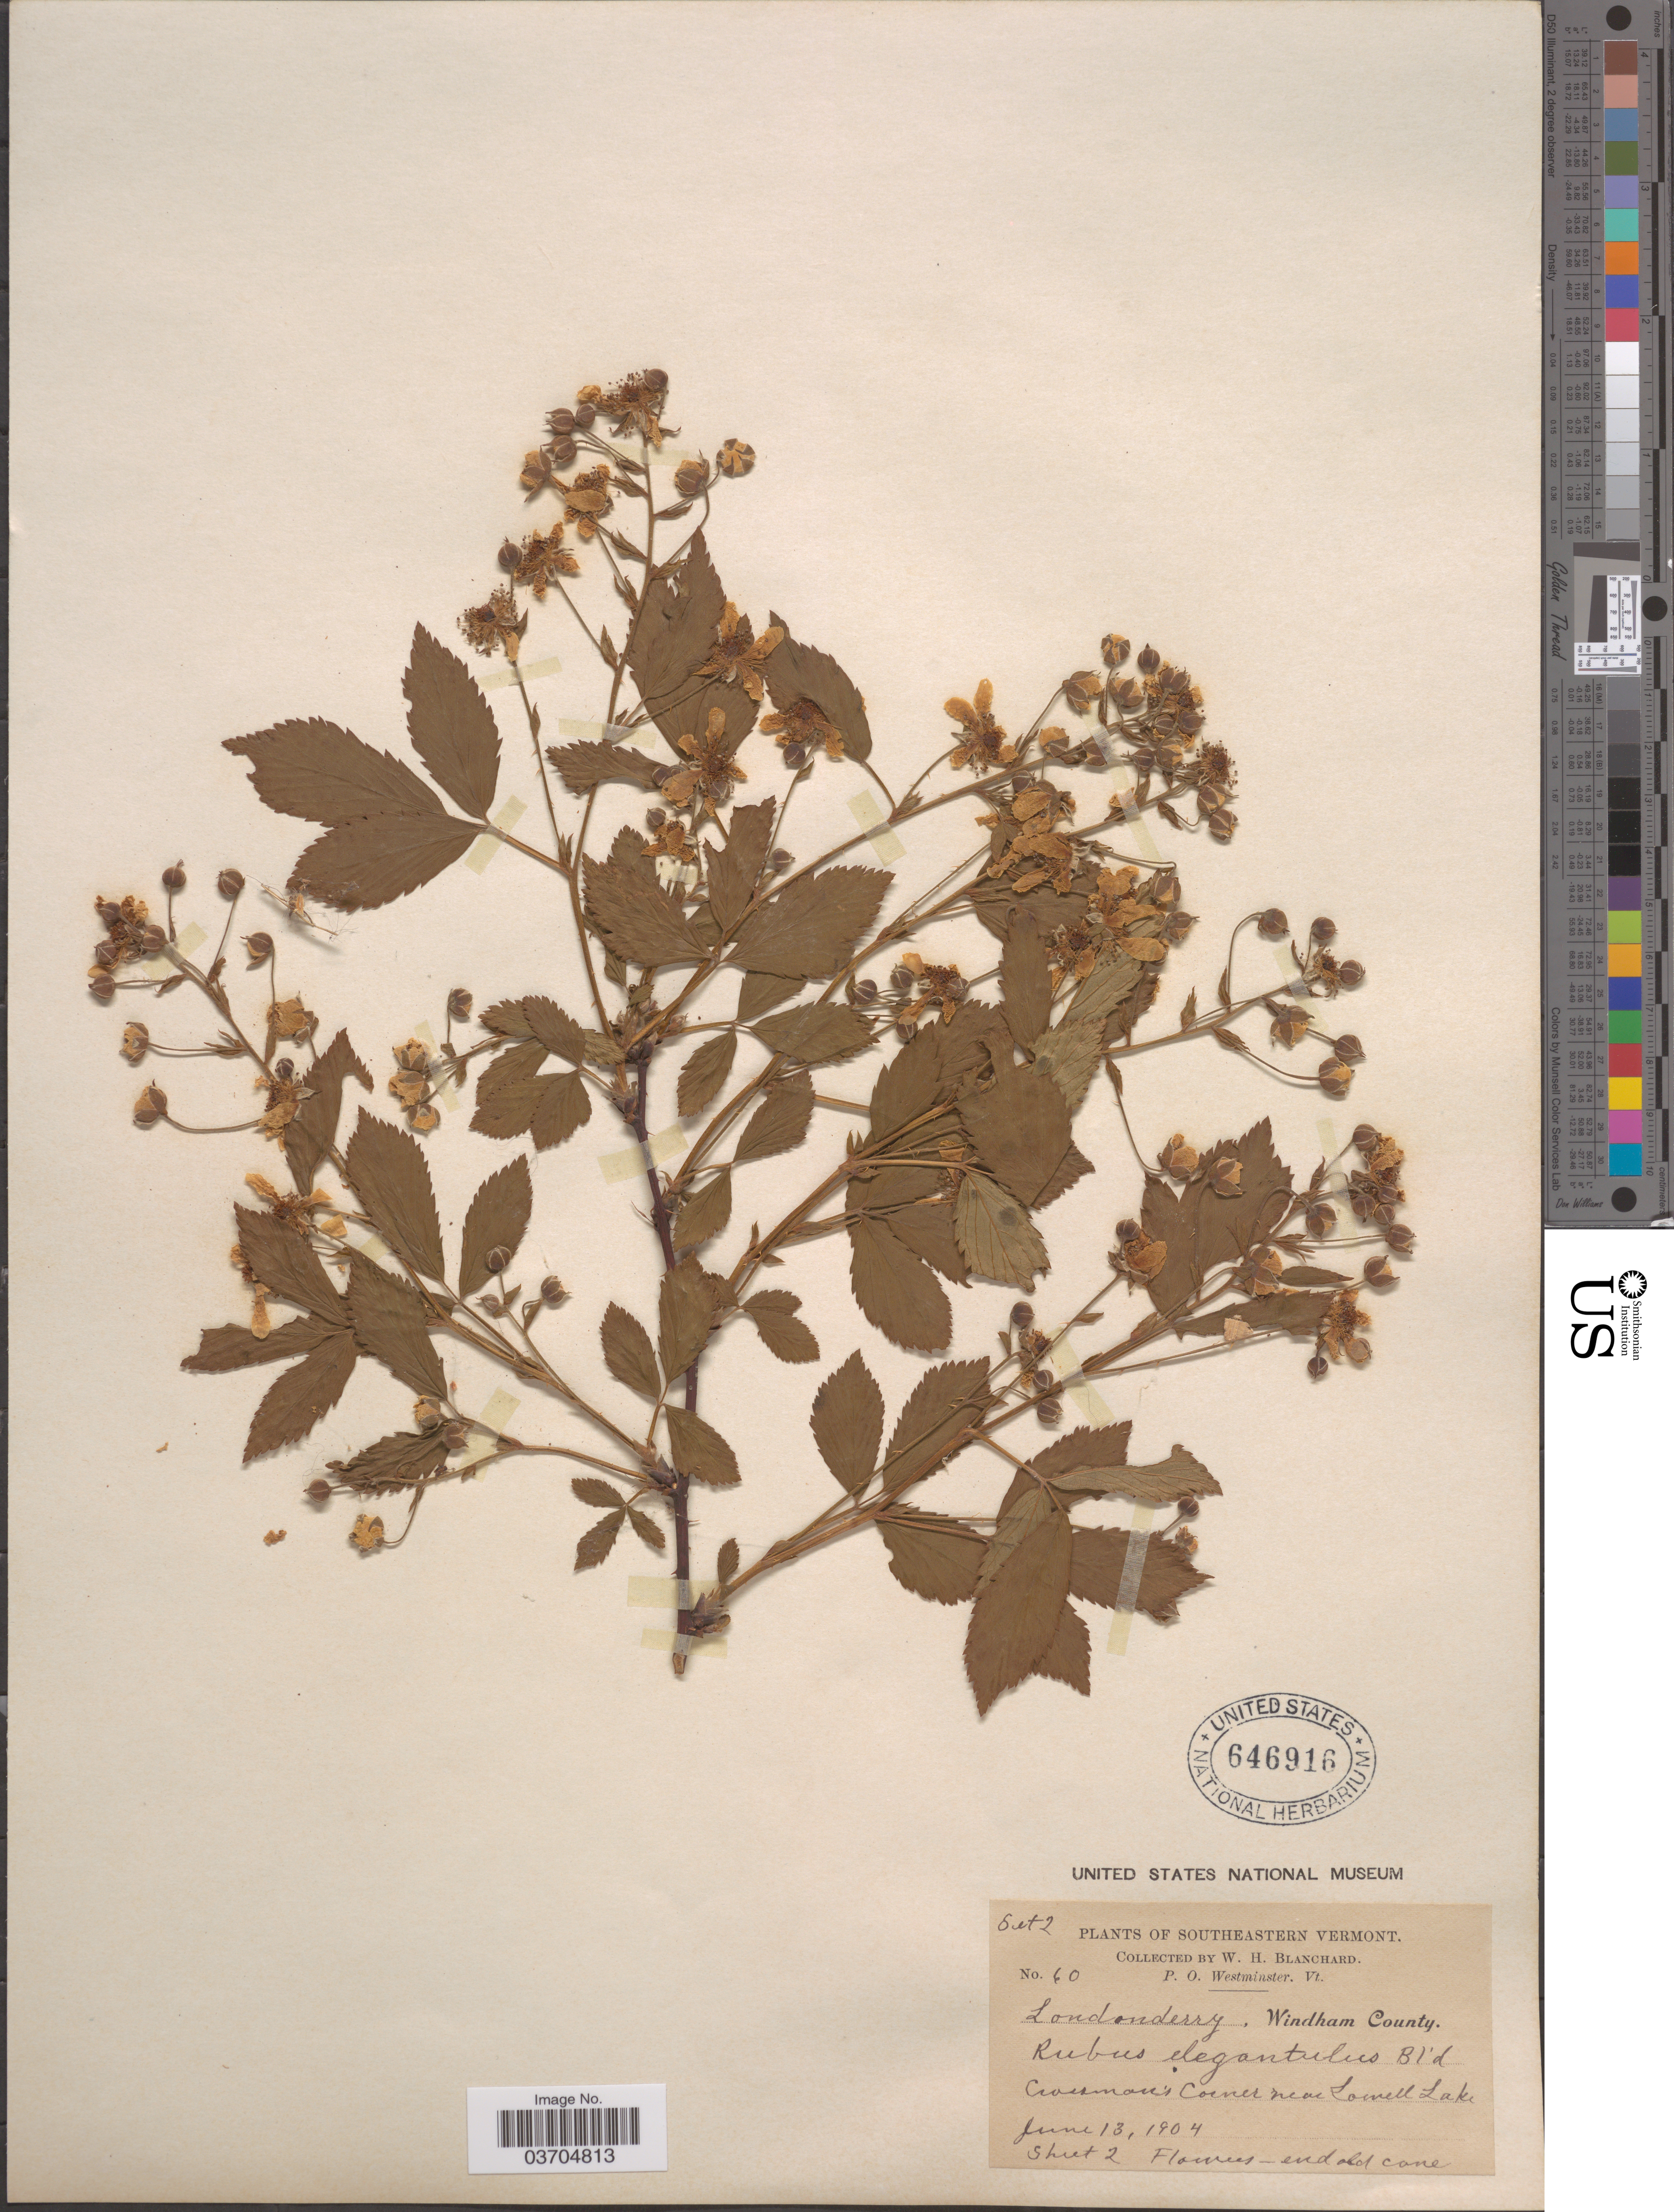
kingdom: Plantae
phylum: Tracheophyta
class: Magnoliopsida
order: Rosales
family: Rosaceae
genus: Rubus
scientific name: Rubus elegantulus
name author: Blanch.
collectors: W. H. Blanchard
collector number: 60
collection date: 1904-06-13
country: United States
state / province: Vermont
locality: Southeastern Vermont. Londonberry, Windham County. Crossman's Corner near Lowell Lake.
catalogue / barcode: US 646916